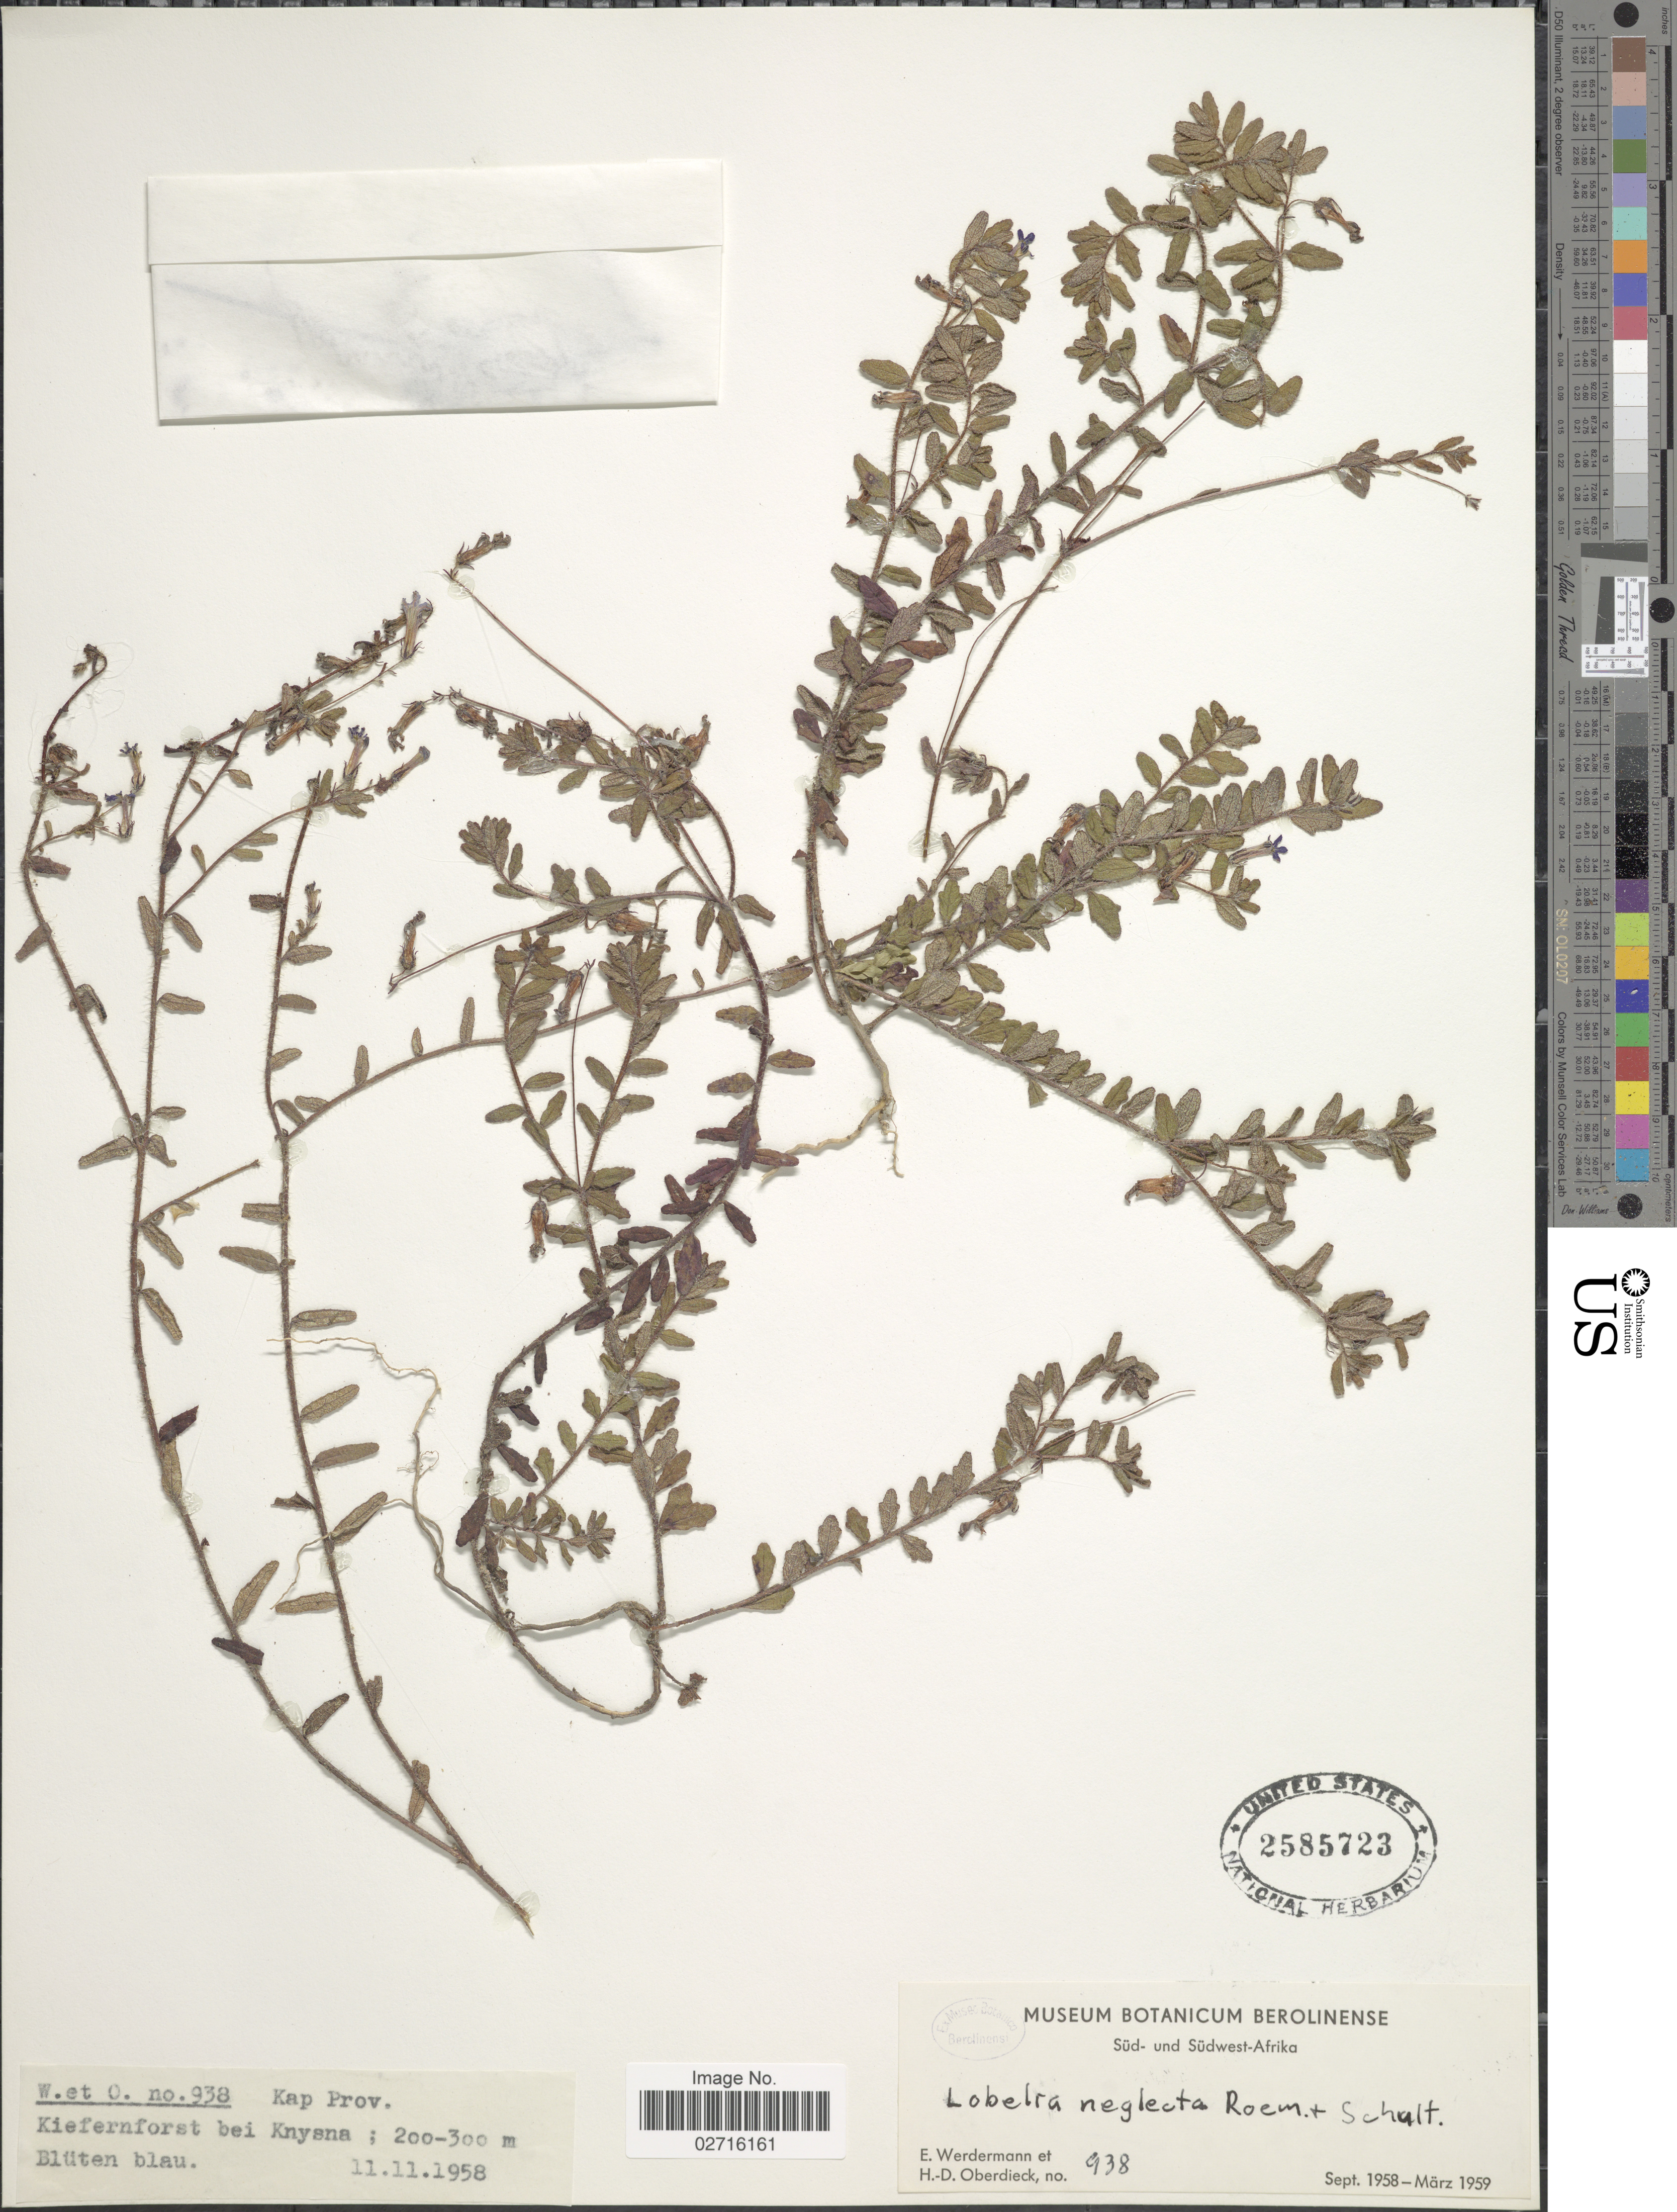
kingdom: Plantae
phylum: Tracheophyta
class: Magnoliopsida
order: Asterales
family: Campanulaceae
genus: Lobelia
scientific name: Lobelia neglecta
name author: Schult.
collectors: E. Werdermann & H. Oberdieck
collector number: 938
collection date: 1958-11-11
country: South Africa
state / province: Western Cape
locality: Süd- und Südwest-Afrika, Kap Prov. Kiefernforst bei Knysna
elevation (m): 200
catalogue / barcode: US 2585723